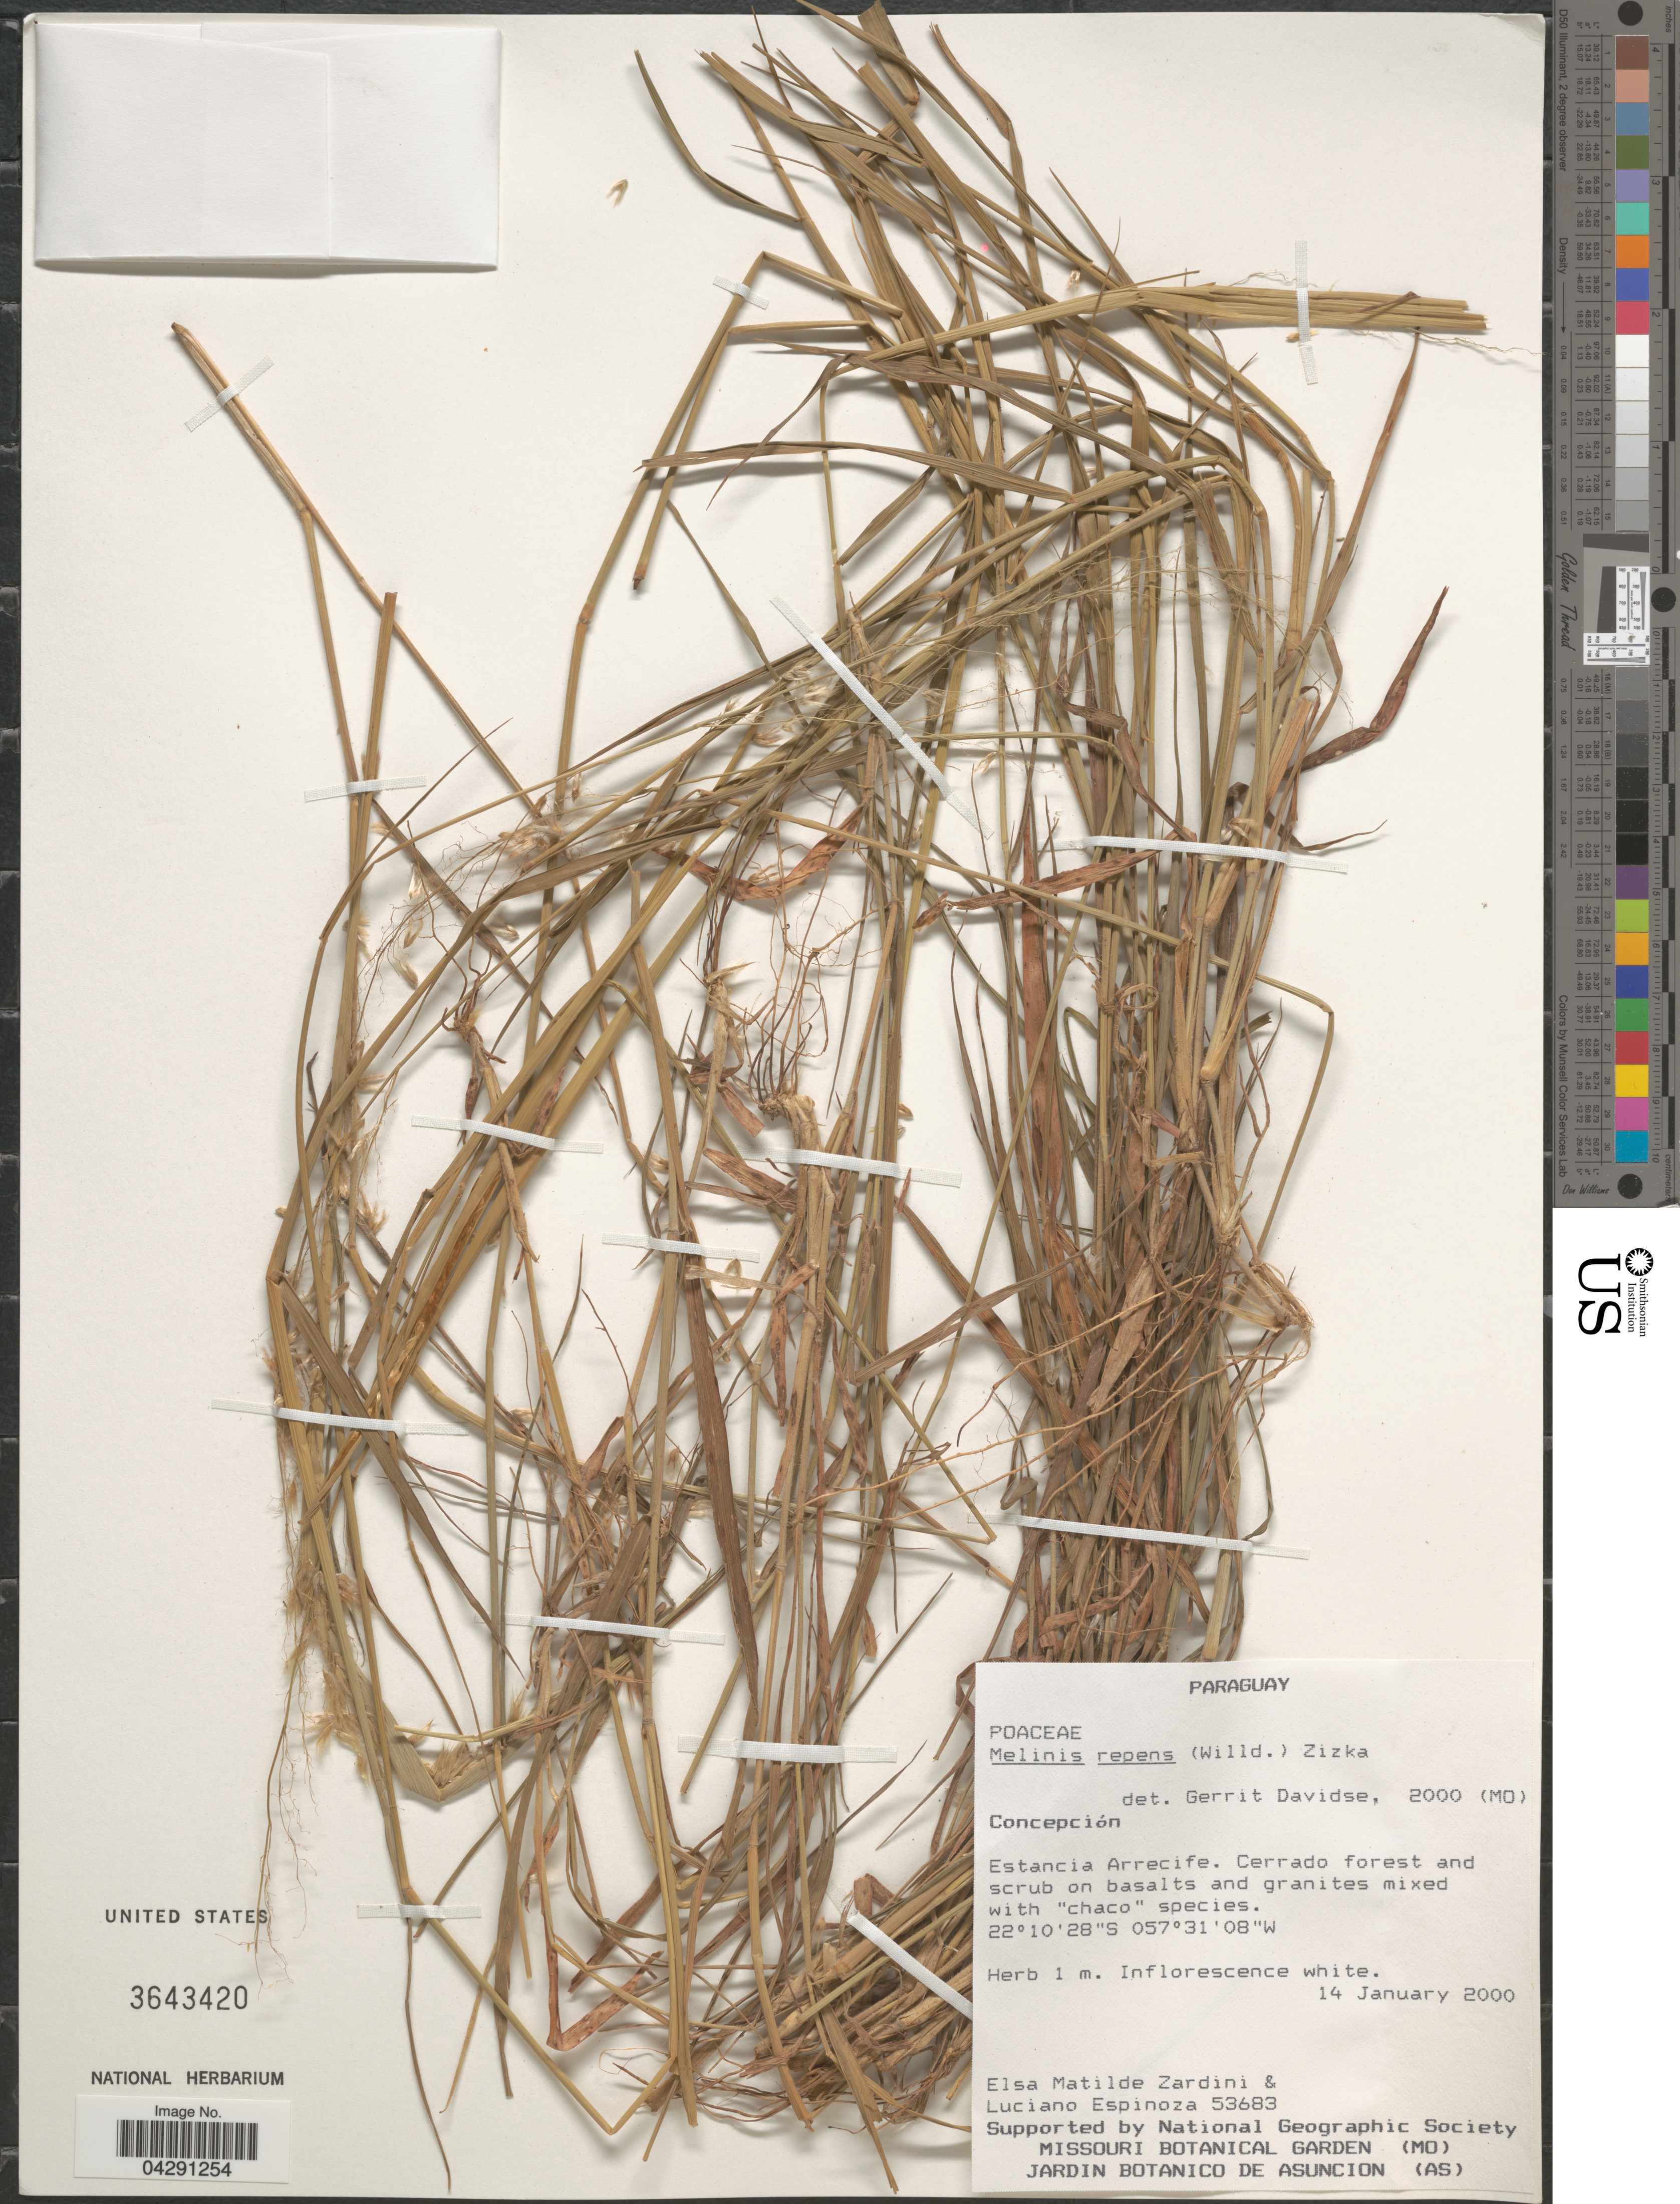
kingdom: Plantae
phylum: Tracheophyta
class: Liliopsida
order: Poales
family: Poaceae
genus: Melinis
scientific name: Melinis repens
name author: (Willd.) Zizka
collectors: E. M. Zardini & L. Espinoza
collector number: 53683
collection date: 2000-01-14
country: Paraguay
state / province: Concepcion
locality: Estancia Arrecife.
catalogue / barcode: US 3643420